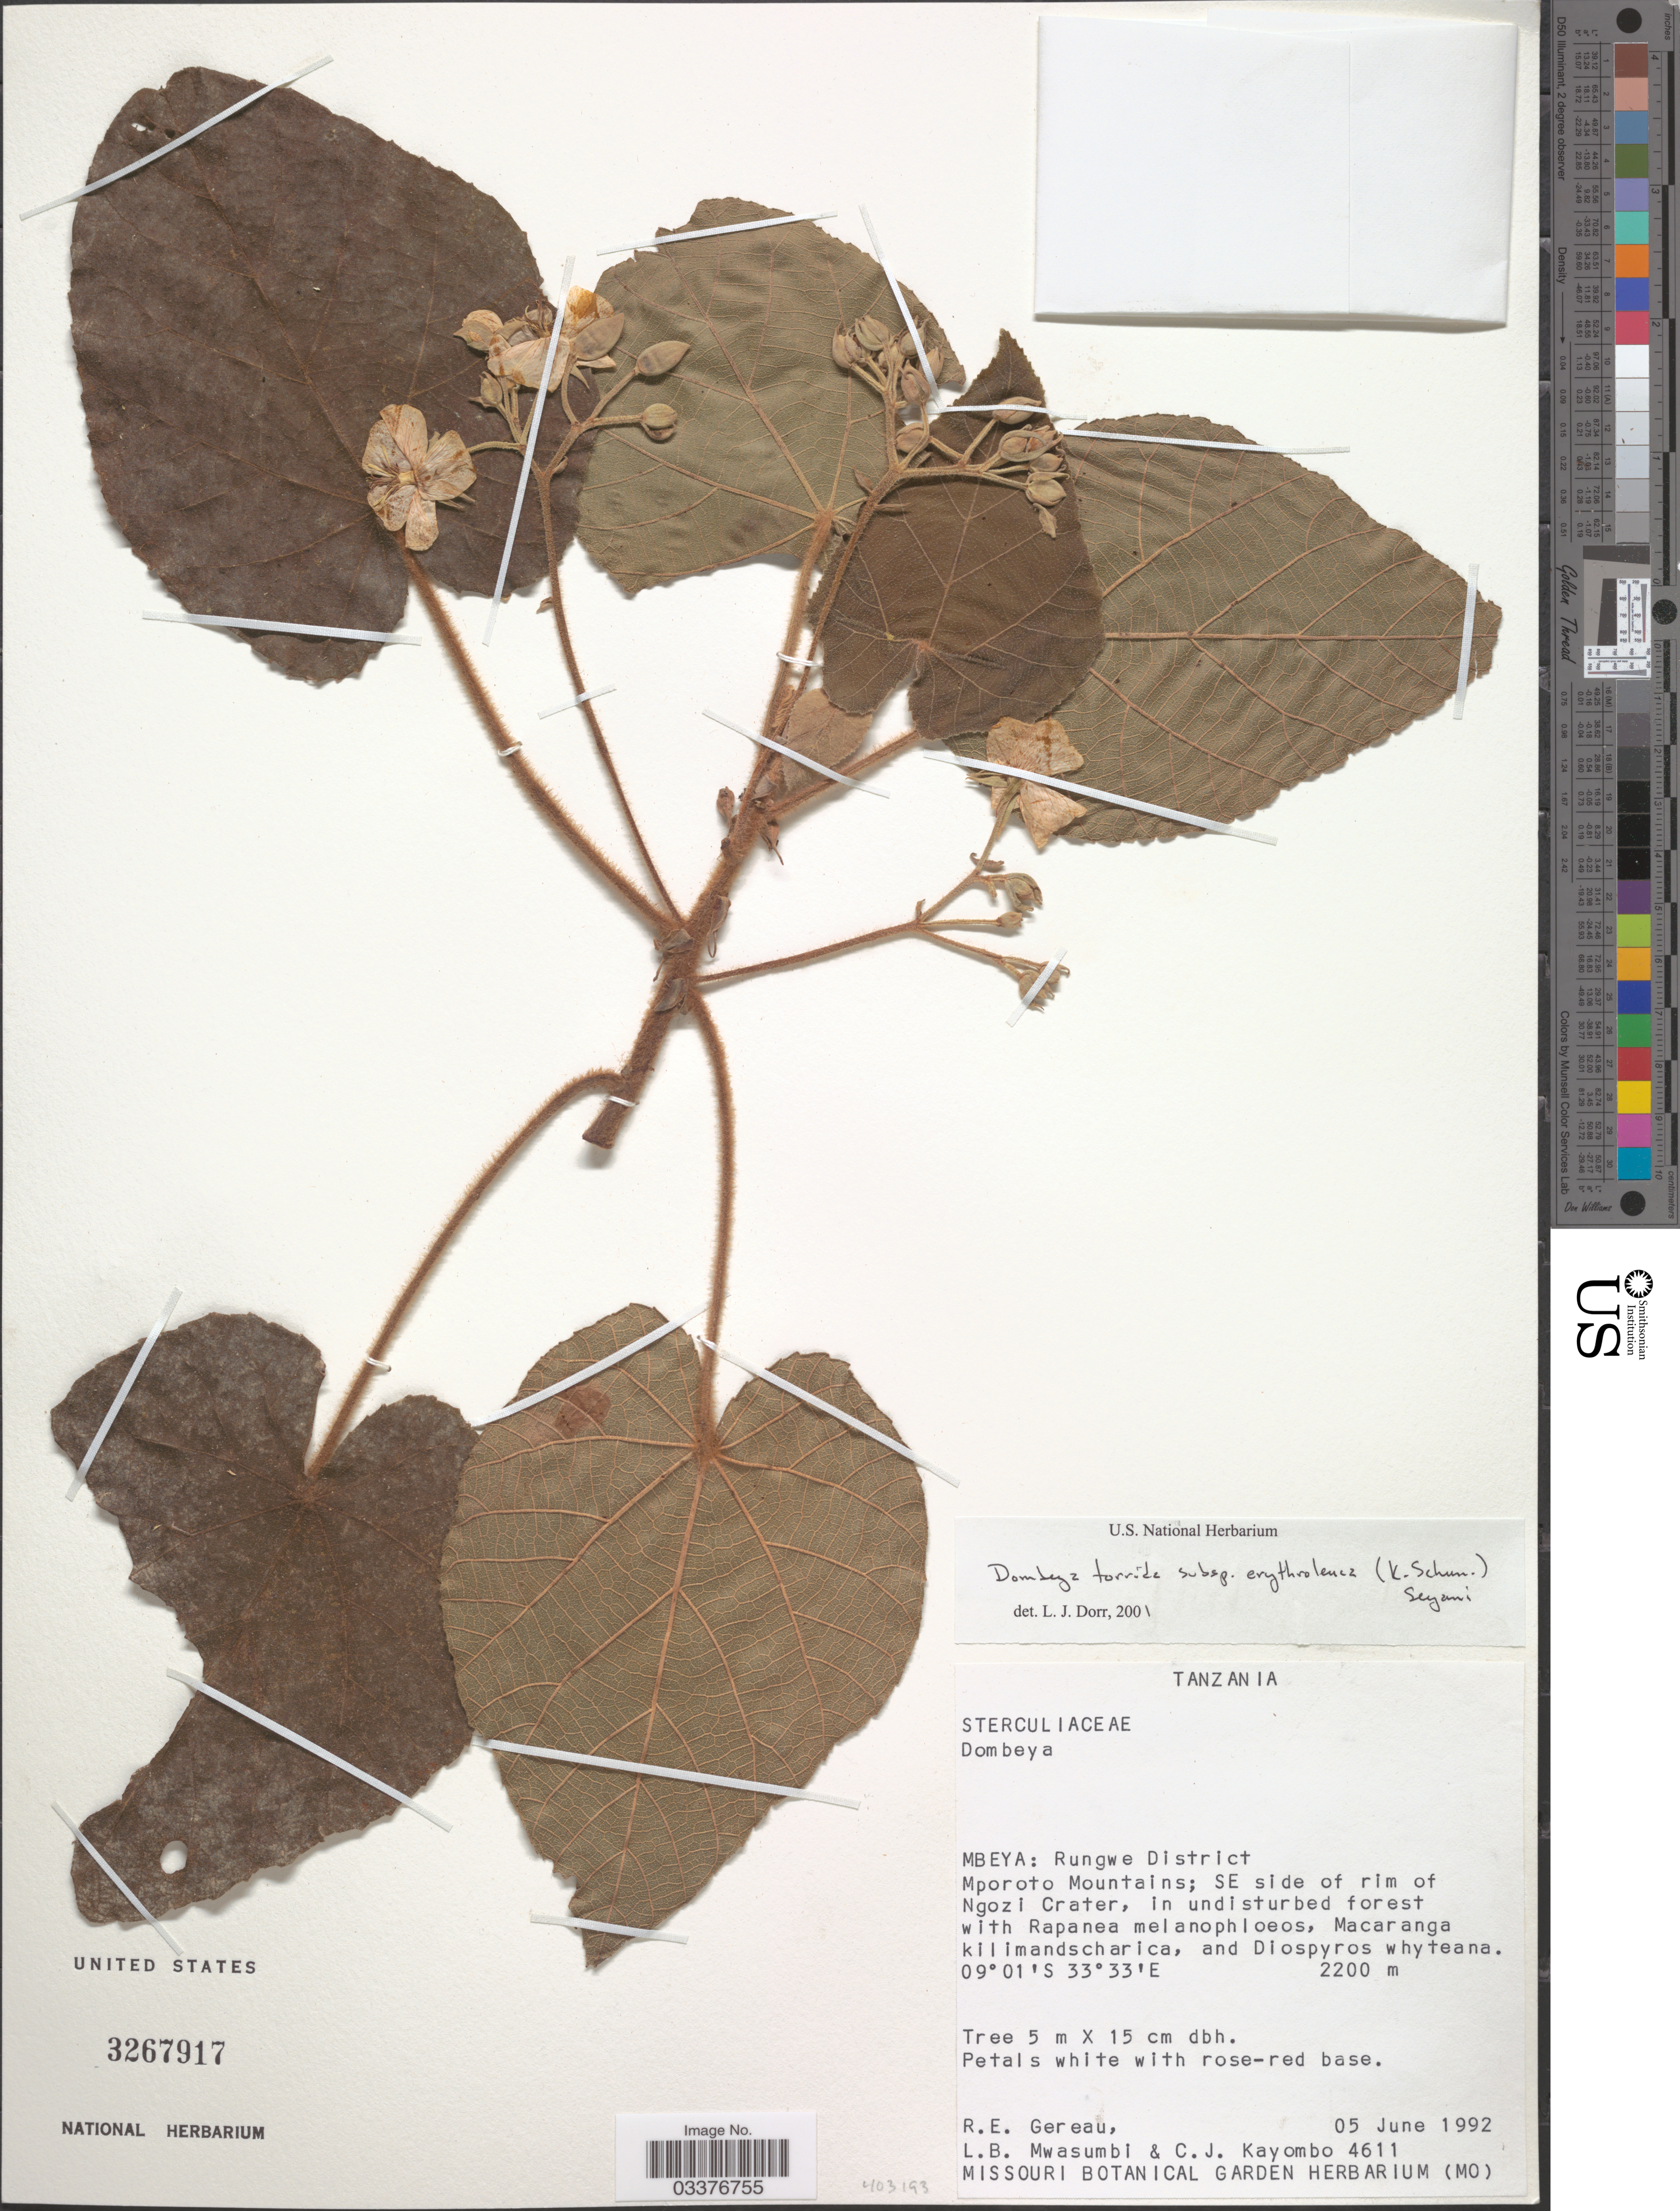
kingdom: Plantae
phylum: Tracheophyta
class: Magnoliopsida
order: Malvales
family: Malvaceae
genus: Dombeya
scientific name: Dombeya torrida subsp. erythroleuca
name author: (J.F. Gmel.) Bamps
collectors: R. Gereau, L. Mwasumbi & C. Kayombo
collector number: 4611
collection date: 1992-06-05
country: Tanzania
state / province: Mbeya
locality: Rungwe District. Mporoto Mountains; SE side of rim of Ngozi Crater.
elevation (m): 2200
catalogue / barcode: US 3267917